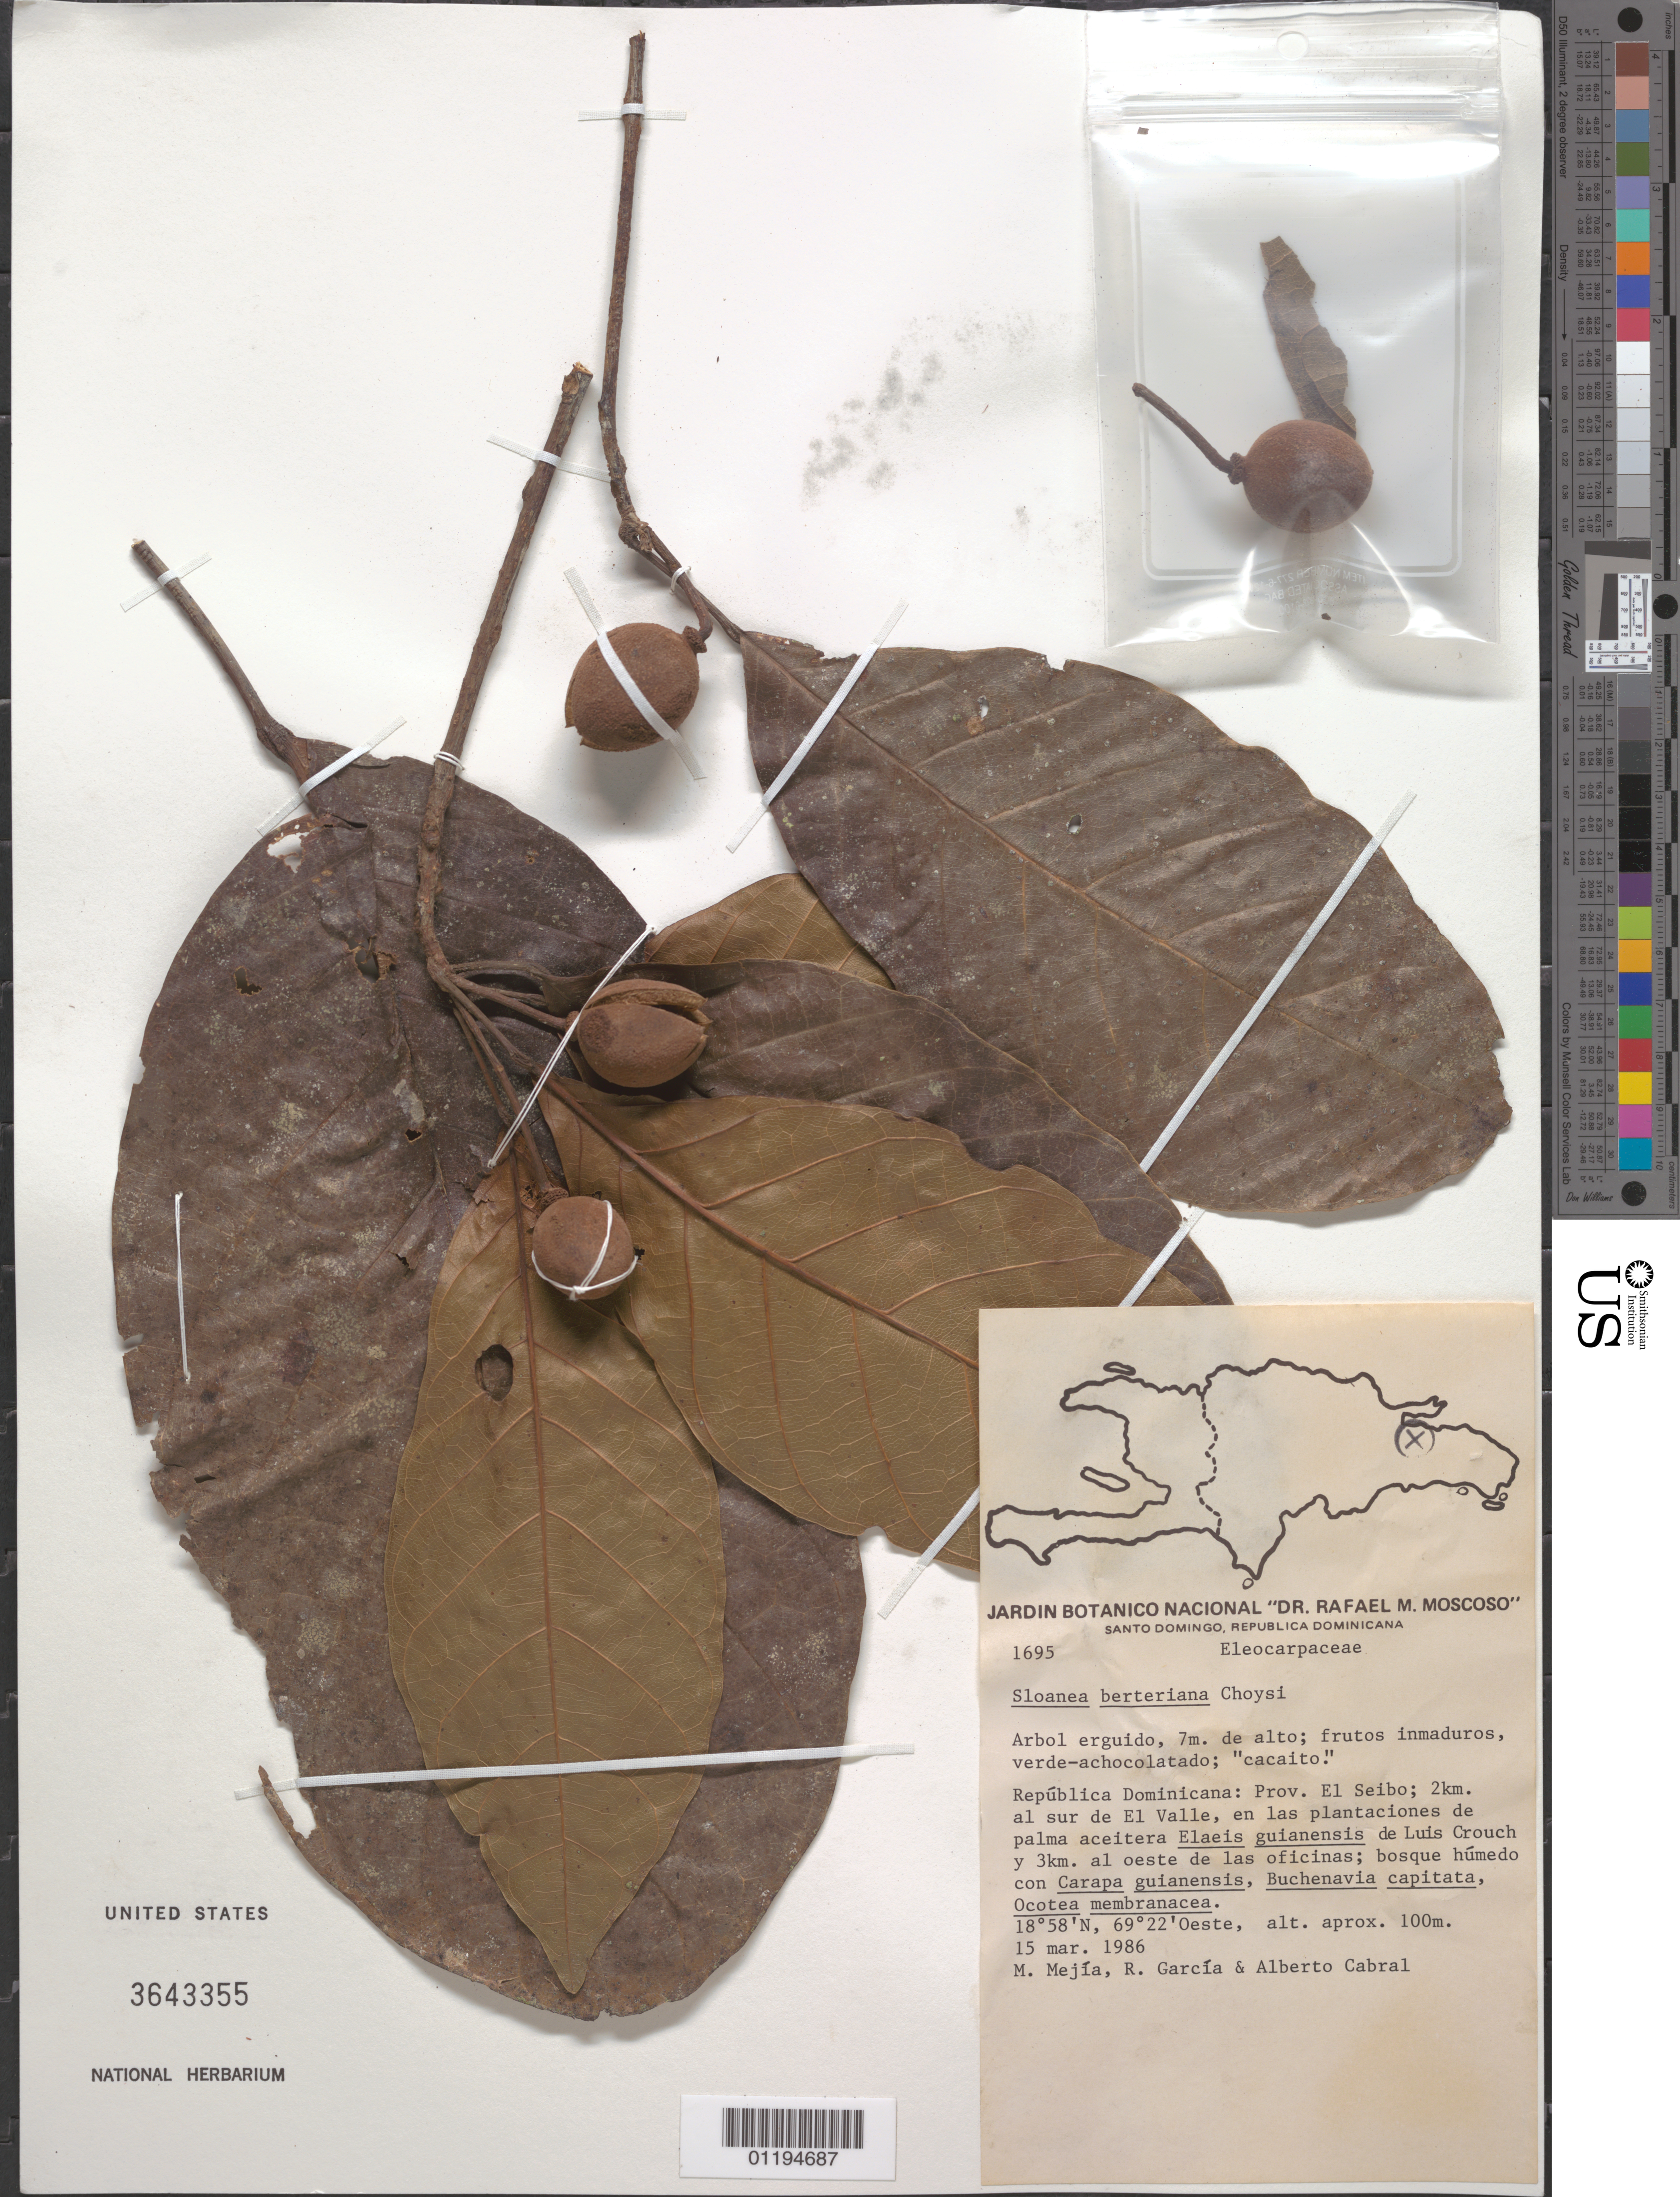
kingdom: Plantae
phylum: Tracheophyta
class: Magnoliopsida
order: Oxalidales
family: Elaeocarpaceae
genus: Sloanea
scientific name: Sloanea berteroana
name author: Choisy ex DC.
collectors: M. Mejia, R. Garcia & A. Cabral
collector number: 1695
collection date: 1986-03-15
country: Dominican Republic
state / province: El Seibo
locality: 2km S of El Valle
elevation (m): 100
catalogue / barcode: US 3643355